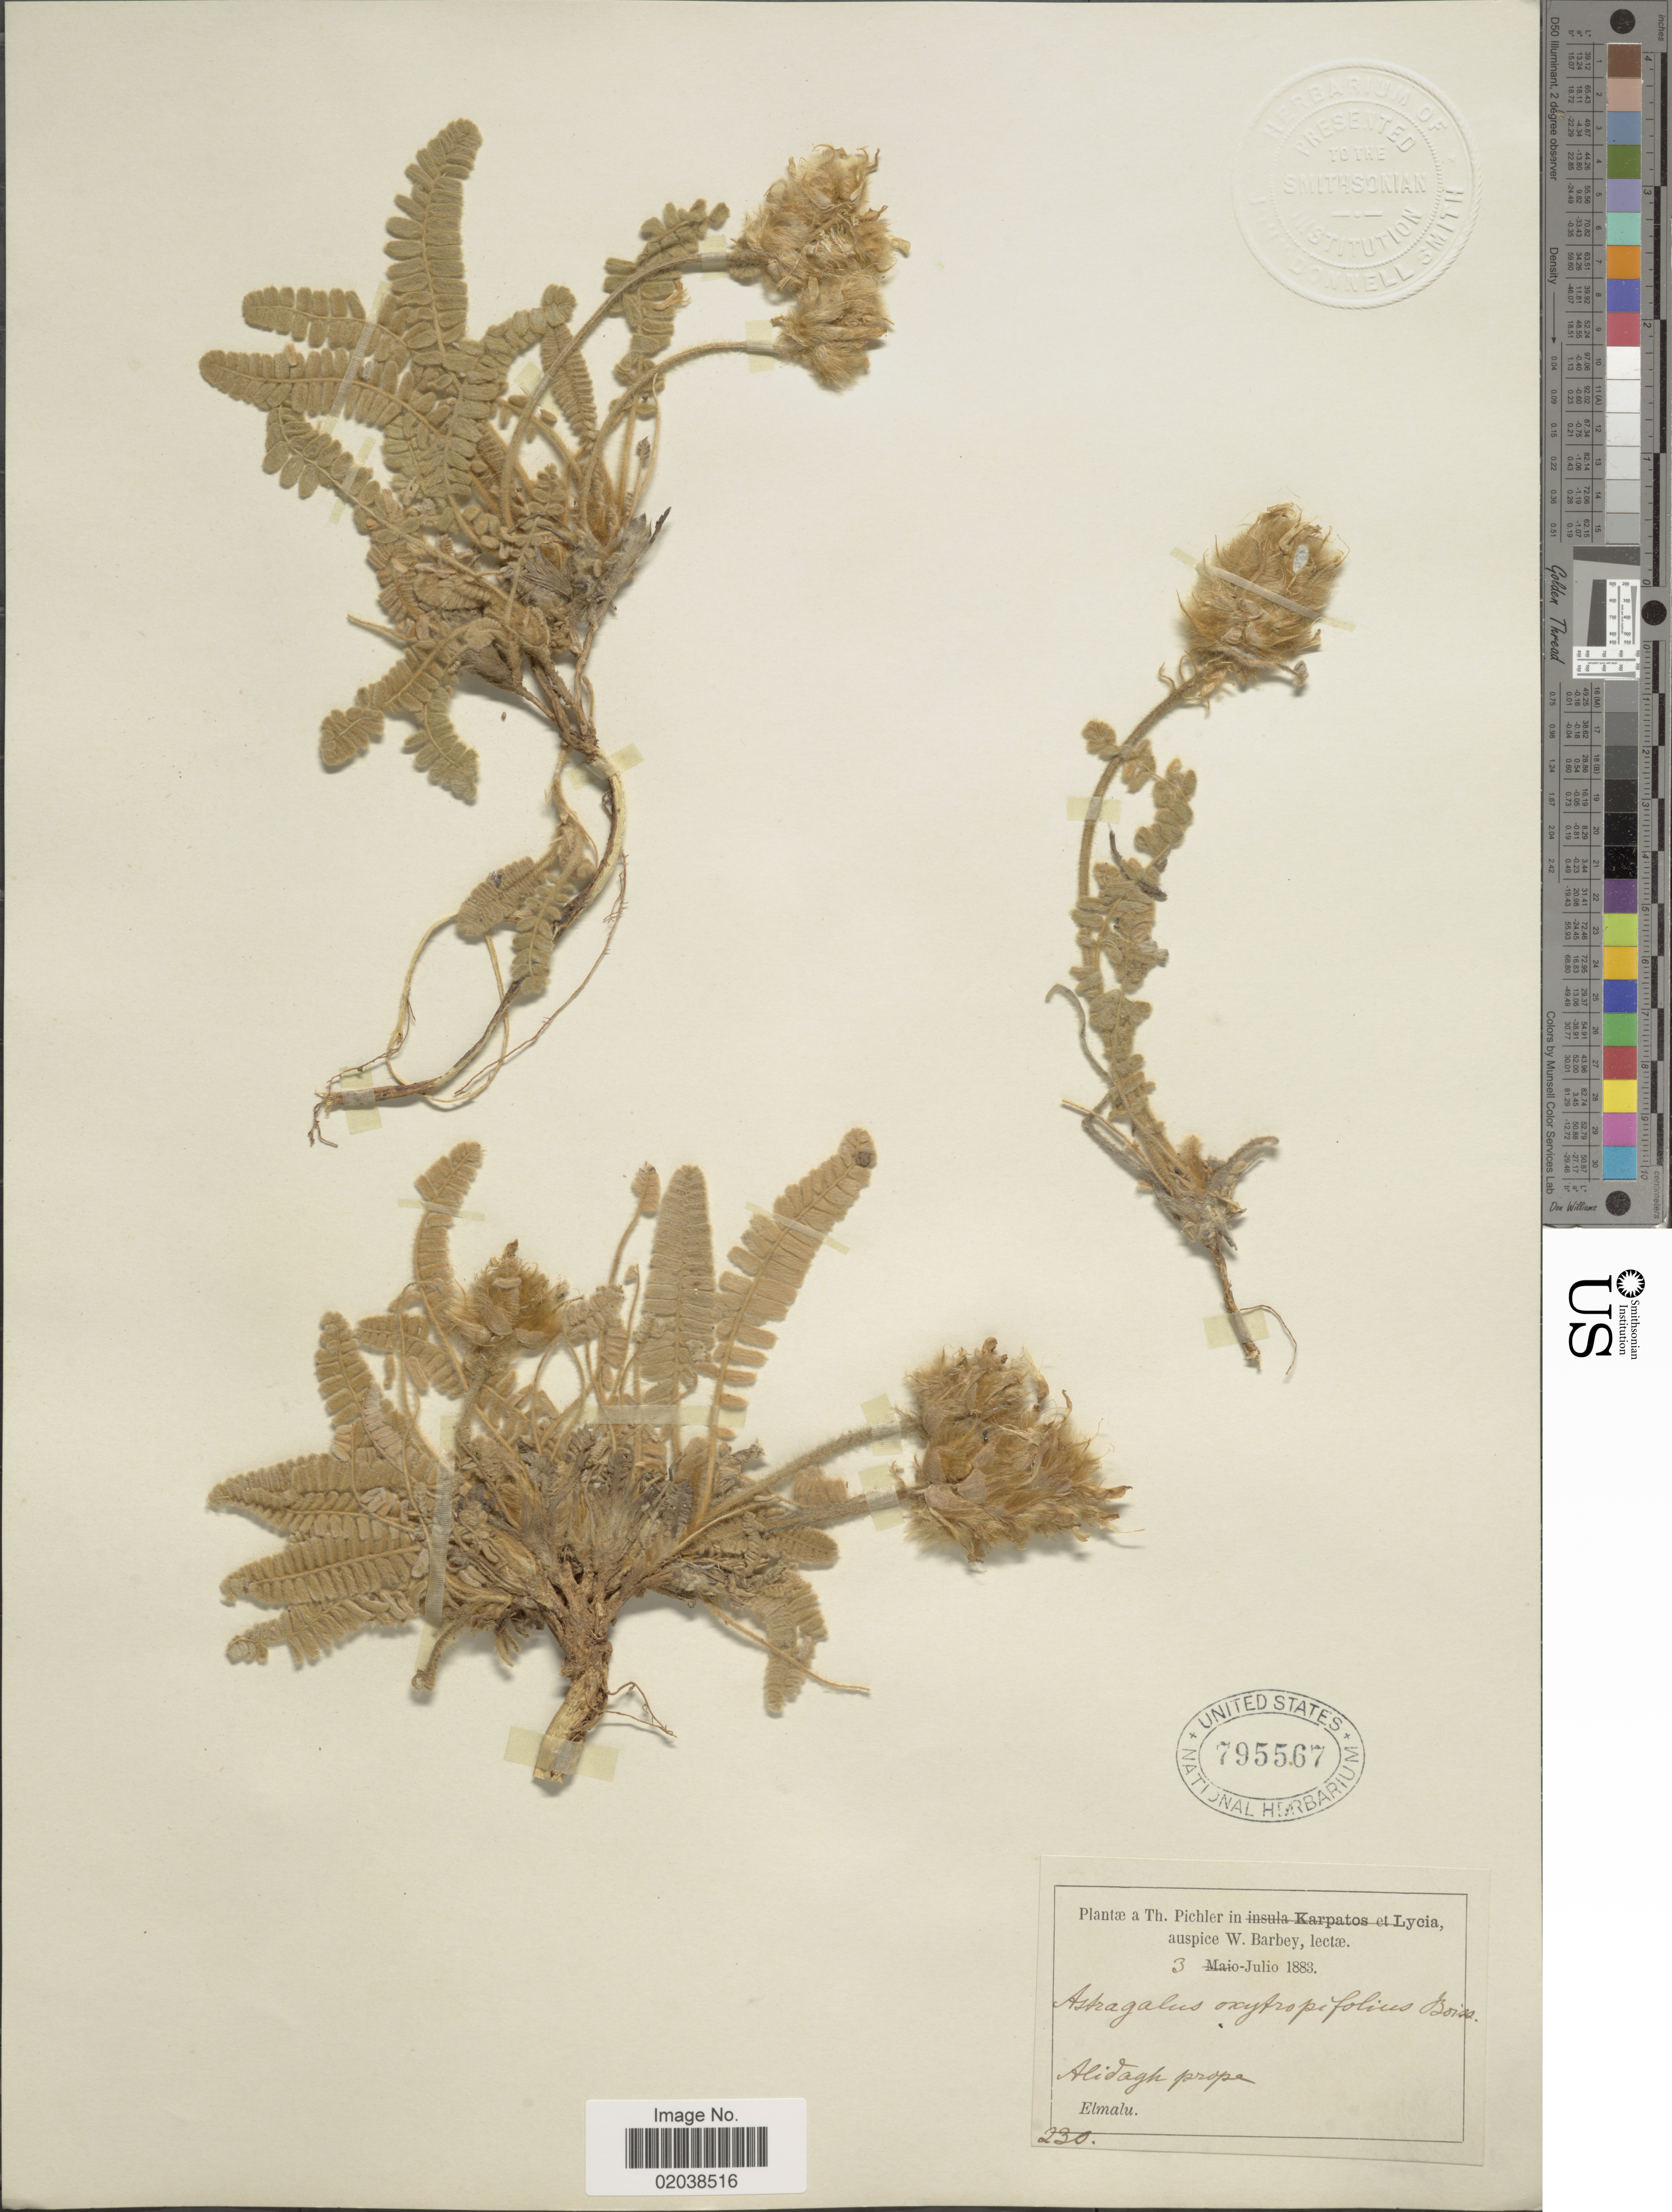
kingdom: Plantae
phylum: Tracheophyta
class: Magnoliopsida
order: Fabales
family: Fabaceae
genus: Astragalus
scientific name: Astragalus oxytropifolius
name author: Boiss.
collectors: T. Pichler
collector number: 230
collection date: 1883-07-03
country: Turkey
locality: Lycia. Alidagh prope. Almalu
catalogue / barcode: US 795567